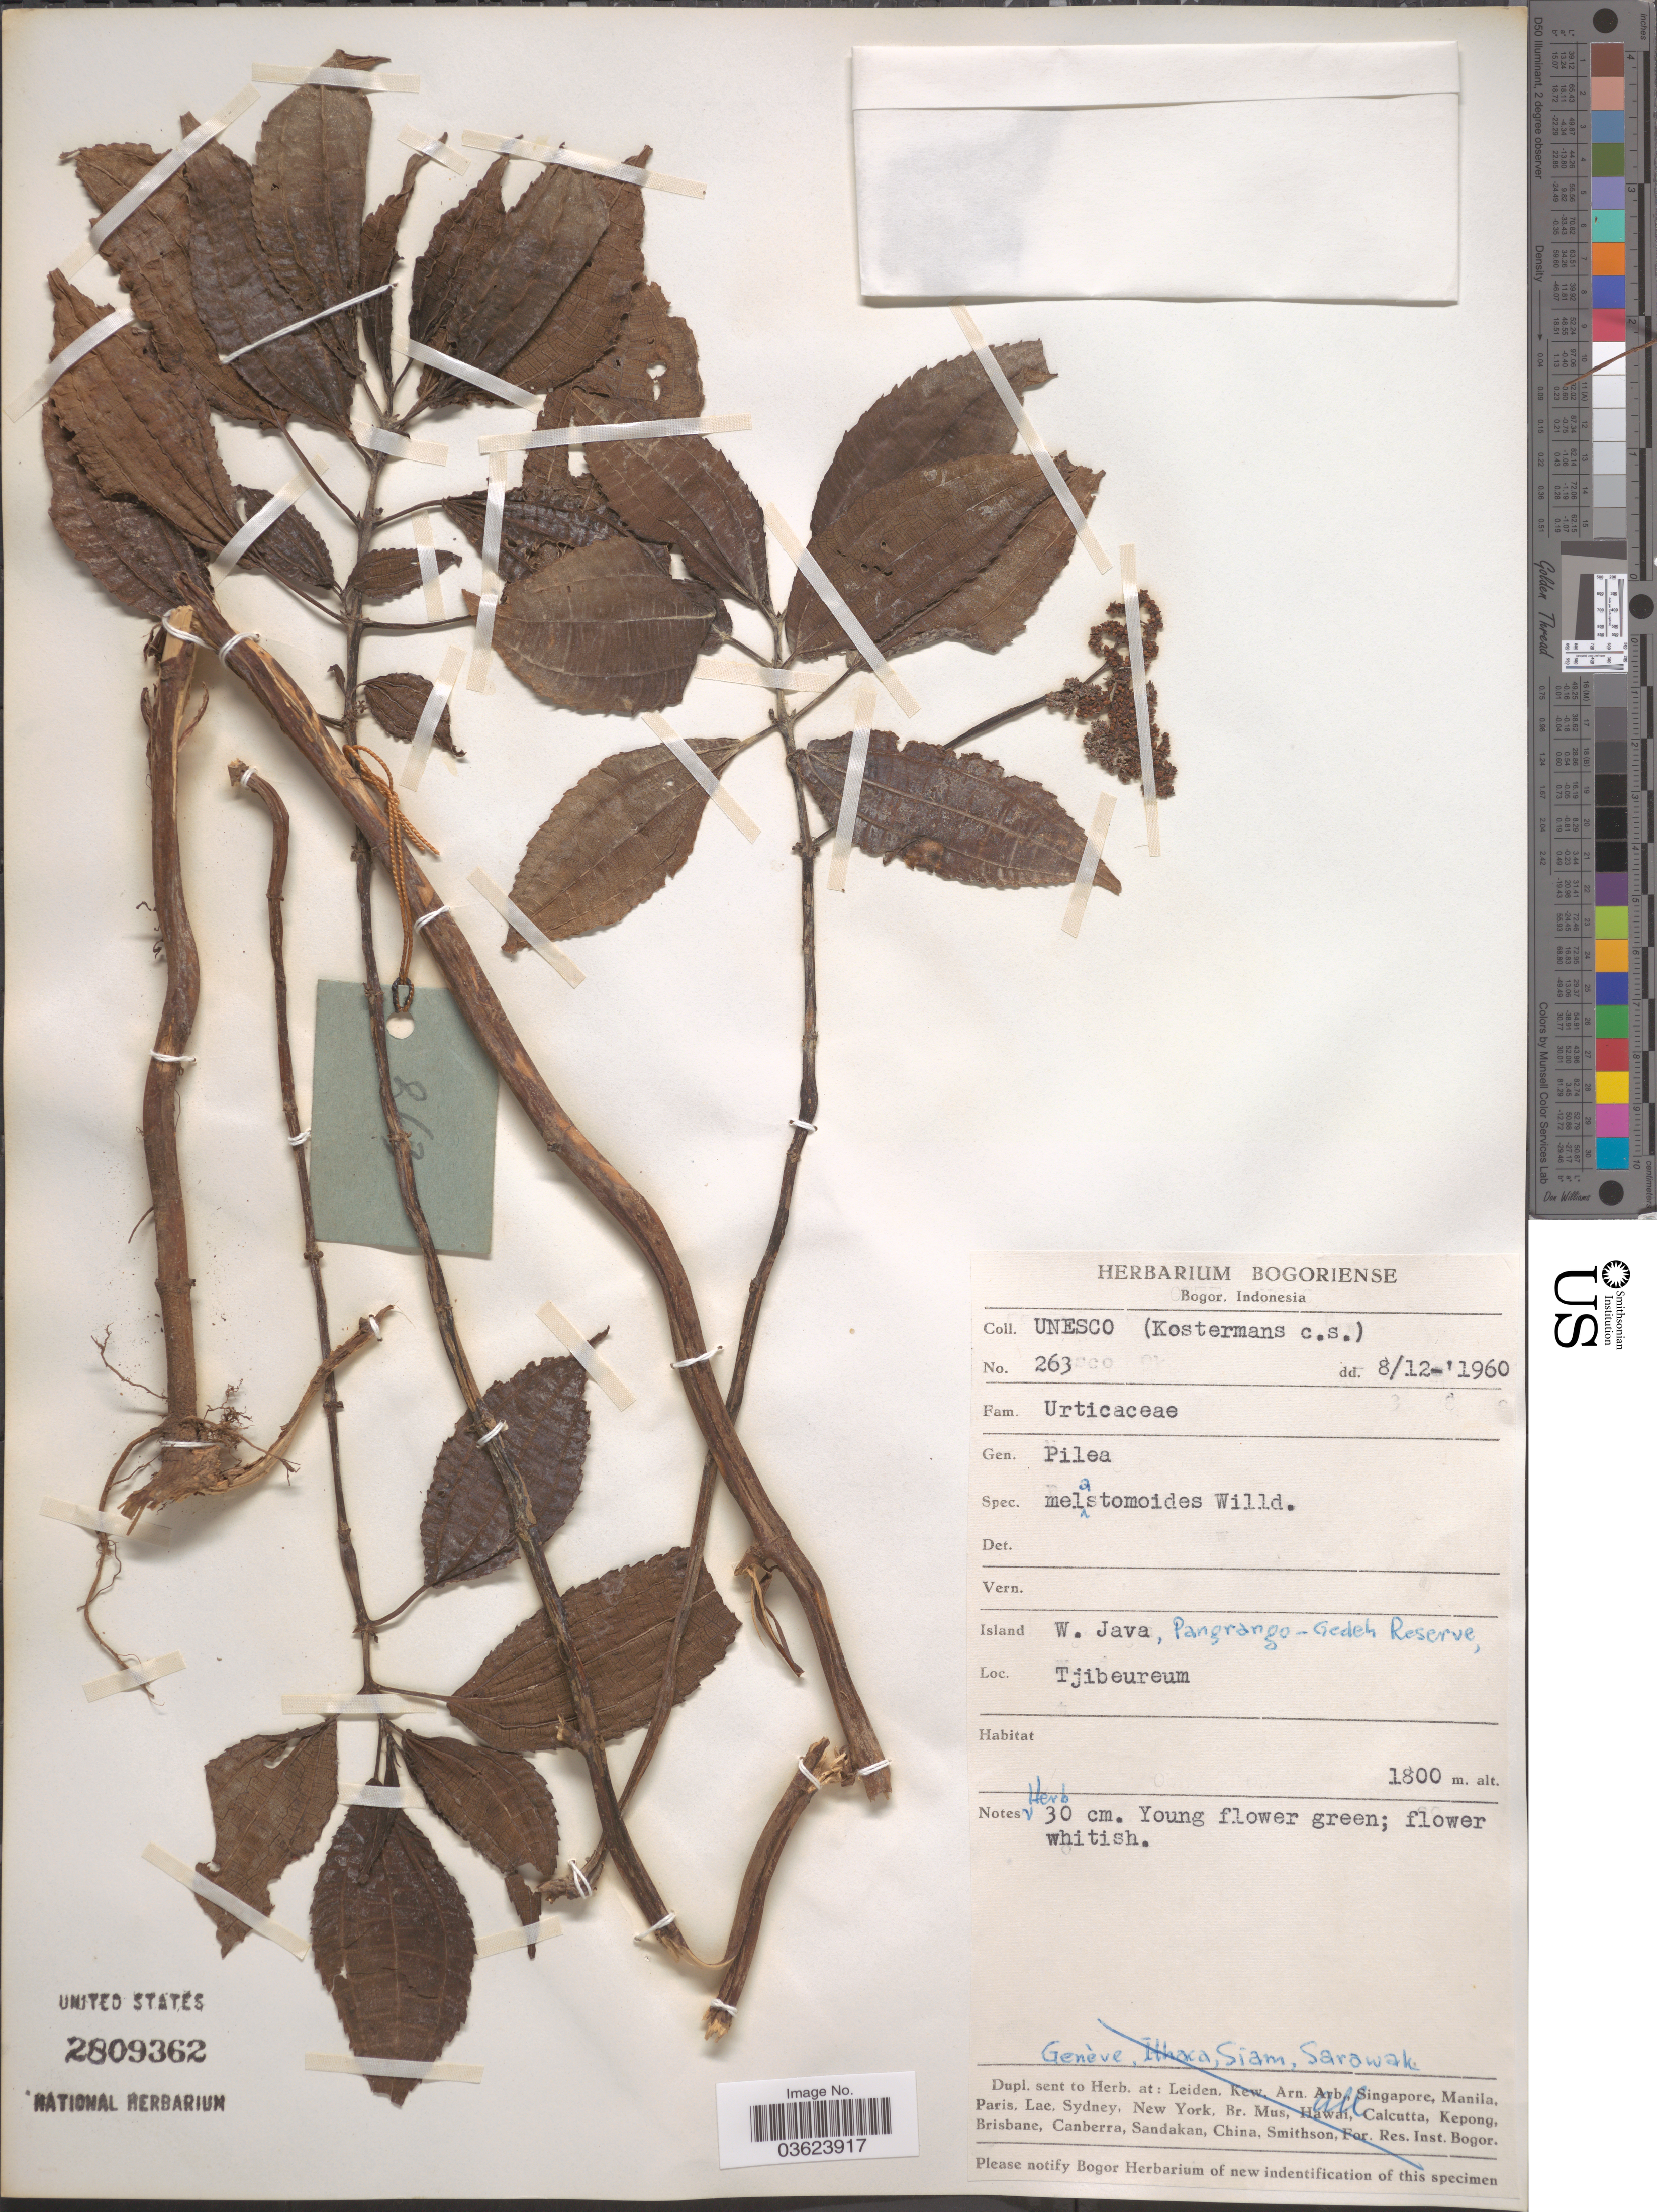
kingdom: Plantae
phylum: Tracheophyta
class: Magnoliopsida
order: Rosales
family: Urticaceae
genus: Pilea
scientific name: Pilea melastomoides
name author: (Spreng.) Urb.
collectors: UNESCO & Kostermans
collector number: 263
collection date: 1960-12-08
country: Indonesia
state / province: Java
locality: Island W. Java, Pangrango-Gedeh Reserve, Tjibeureum.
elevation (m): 1800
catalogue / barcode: US 2809362